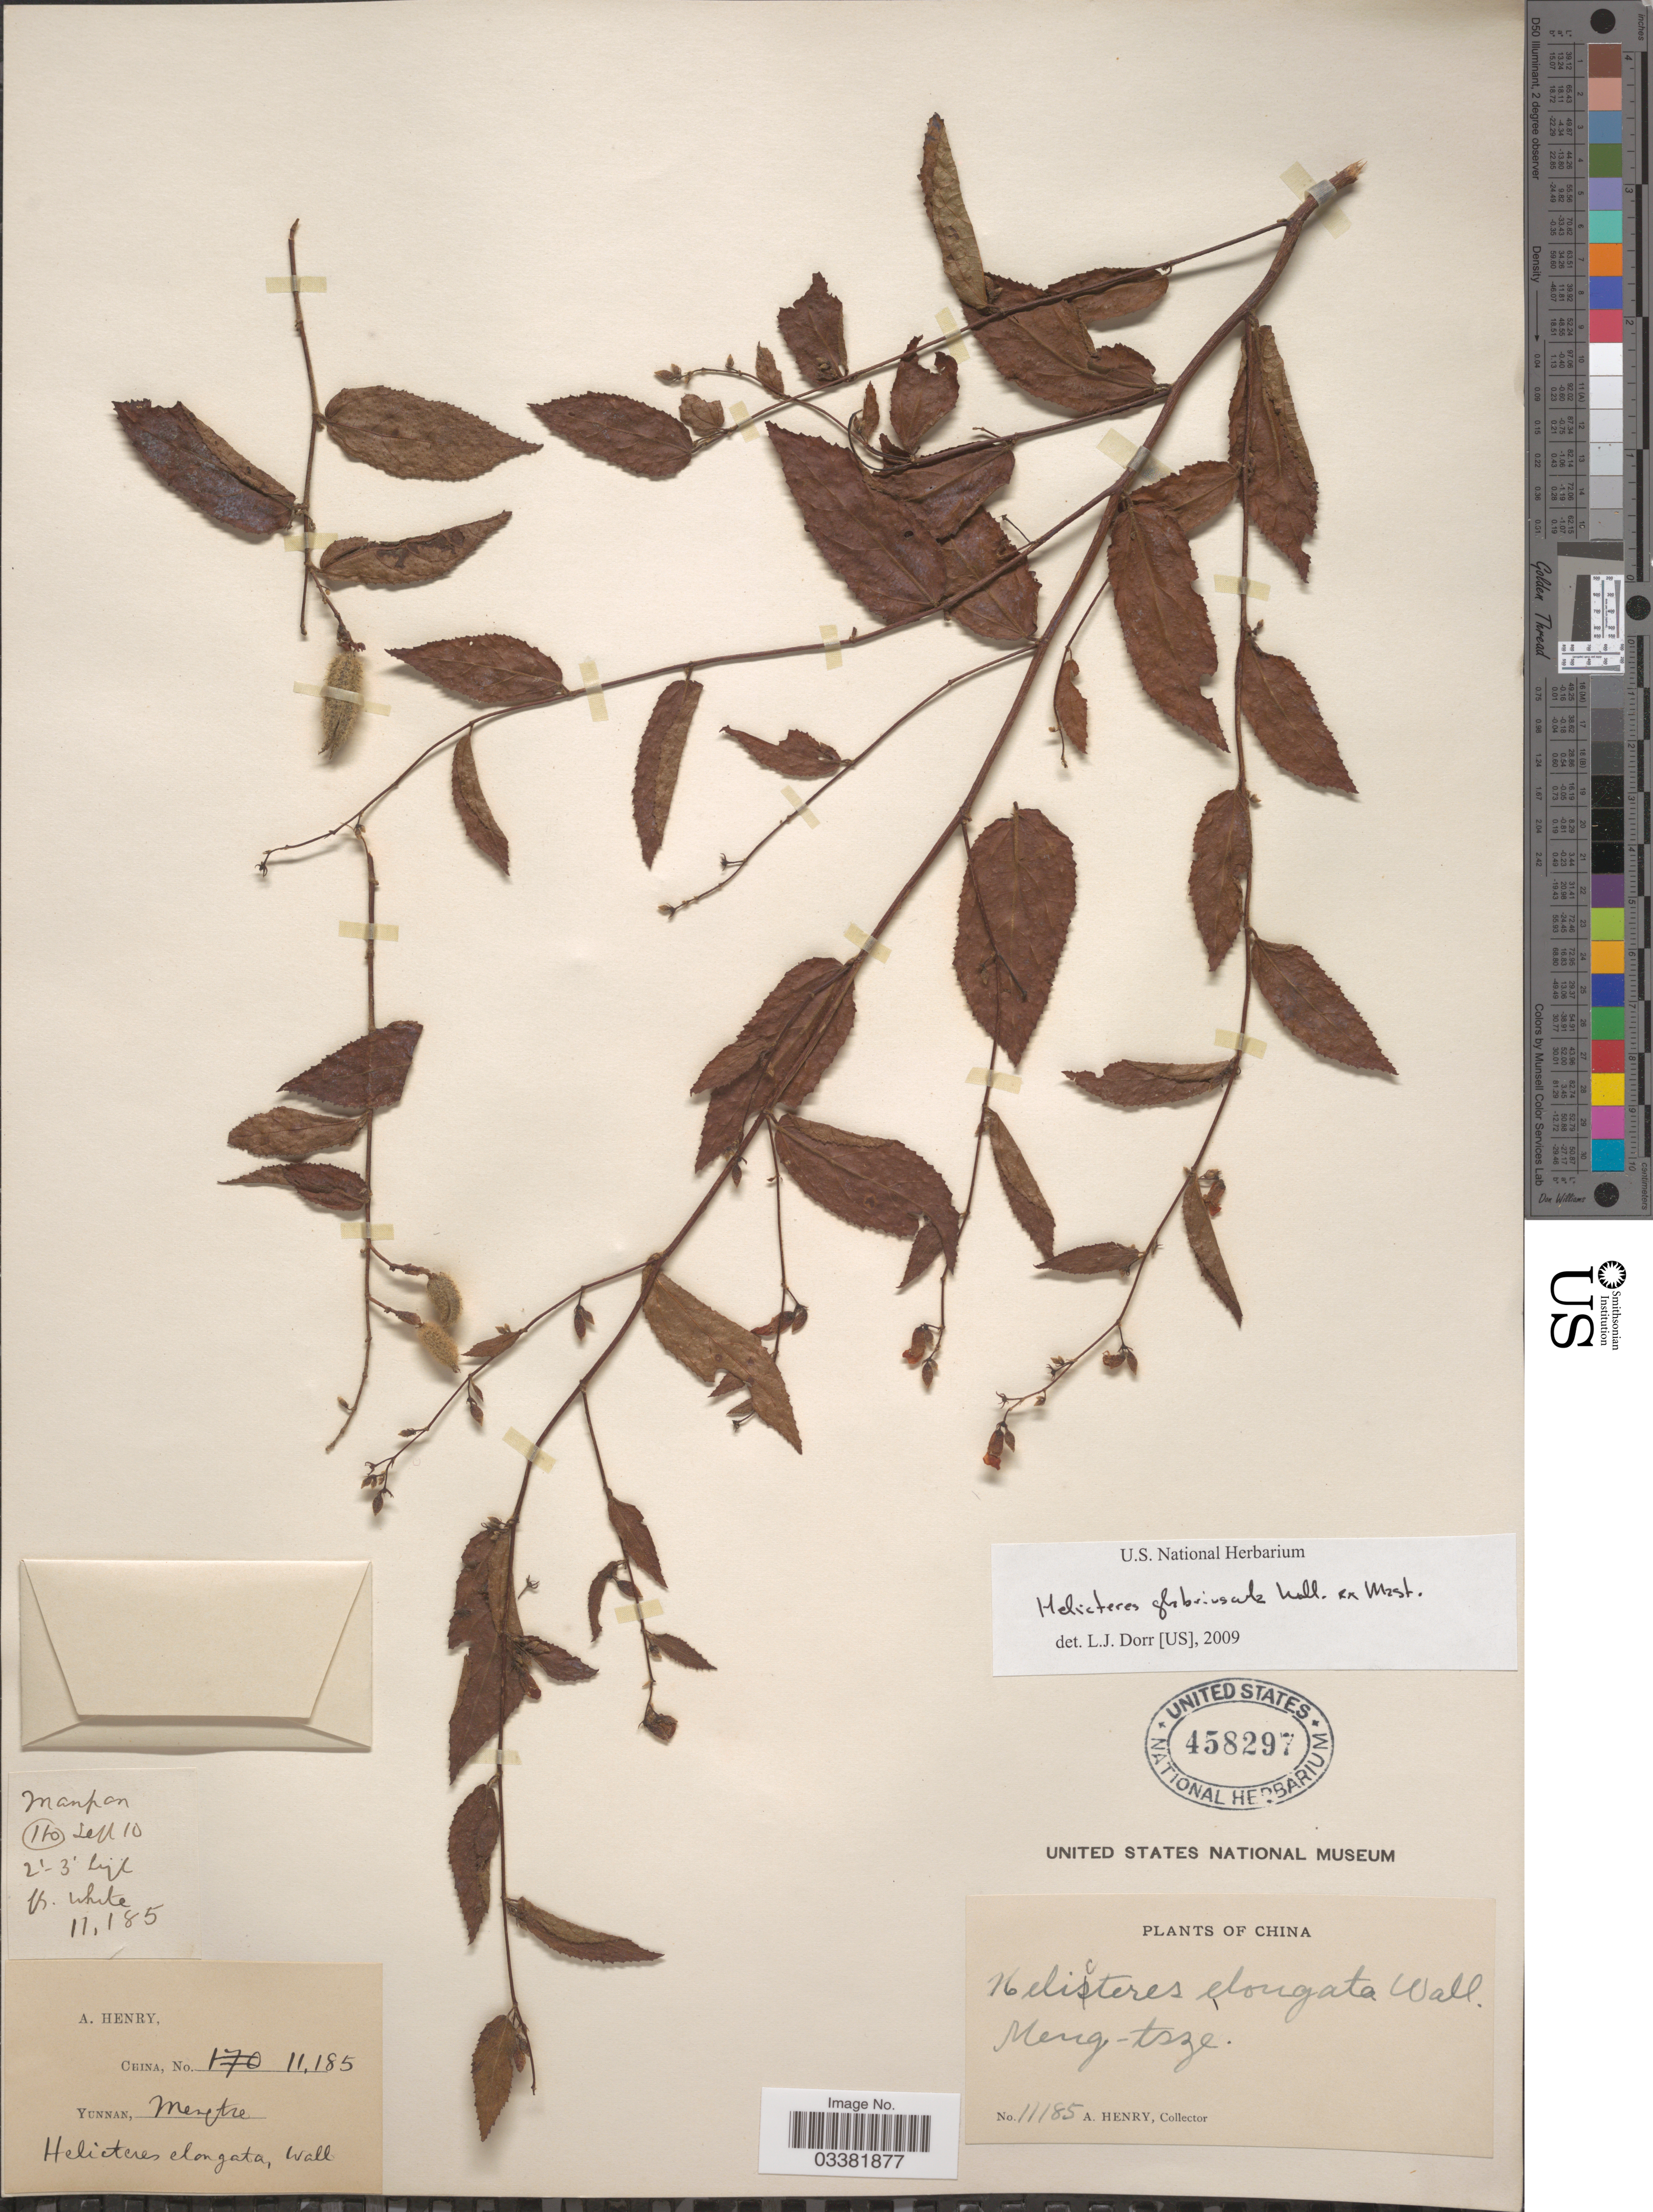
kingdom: Plantae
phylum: Tracheophyta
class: Magnoliopsida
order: Malvales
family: Malvaceae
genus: Helicteres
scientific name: Helicteres glabriuscula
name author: Wall.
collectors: A. Henry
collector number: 11185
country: China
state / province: Yunnan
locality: Meng-tsze. Manpan. Ho.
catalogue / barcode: US 458297